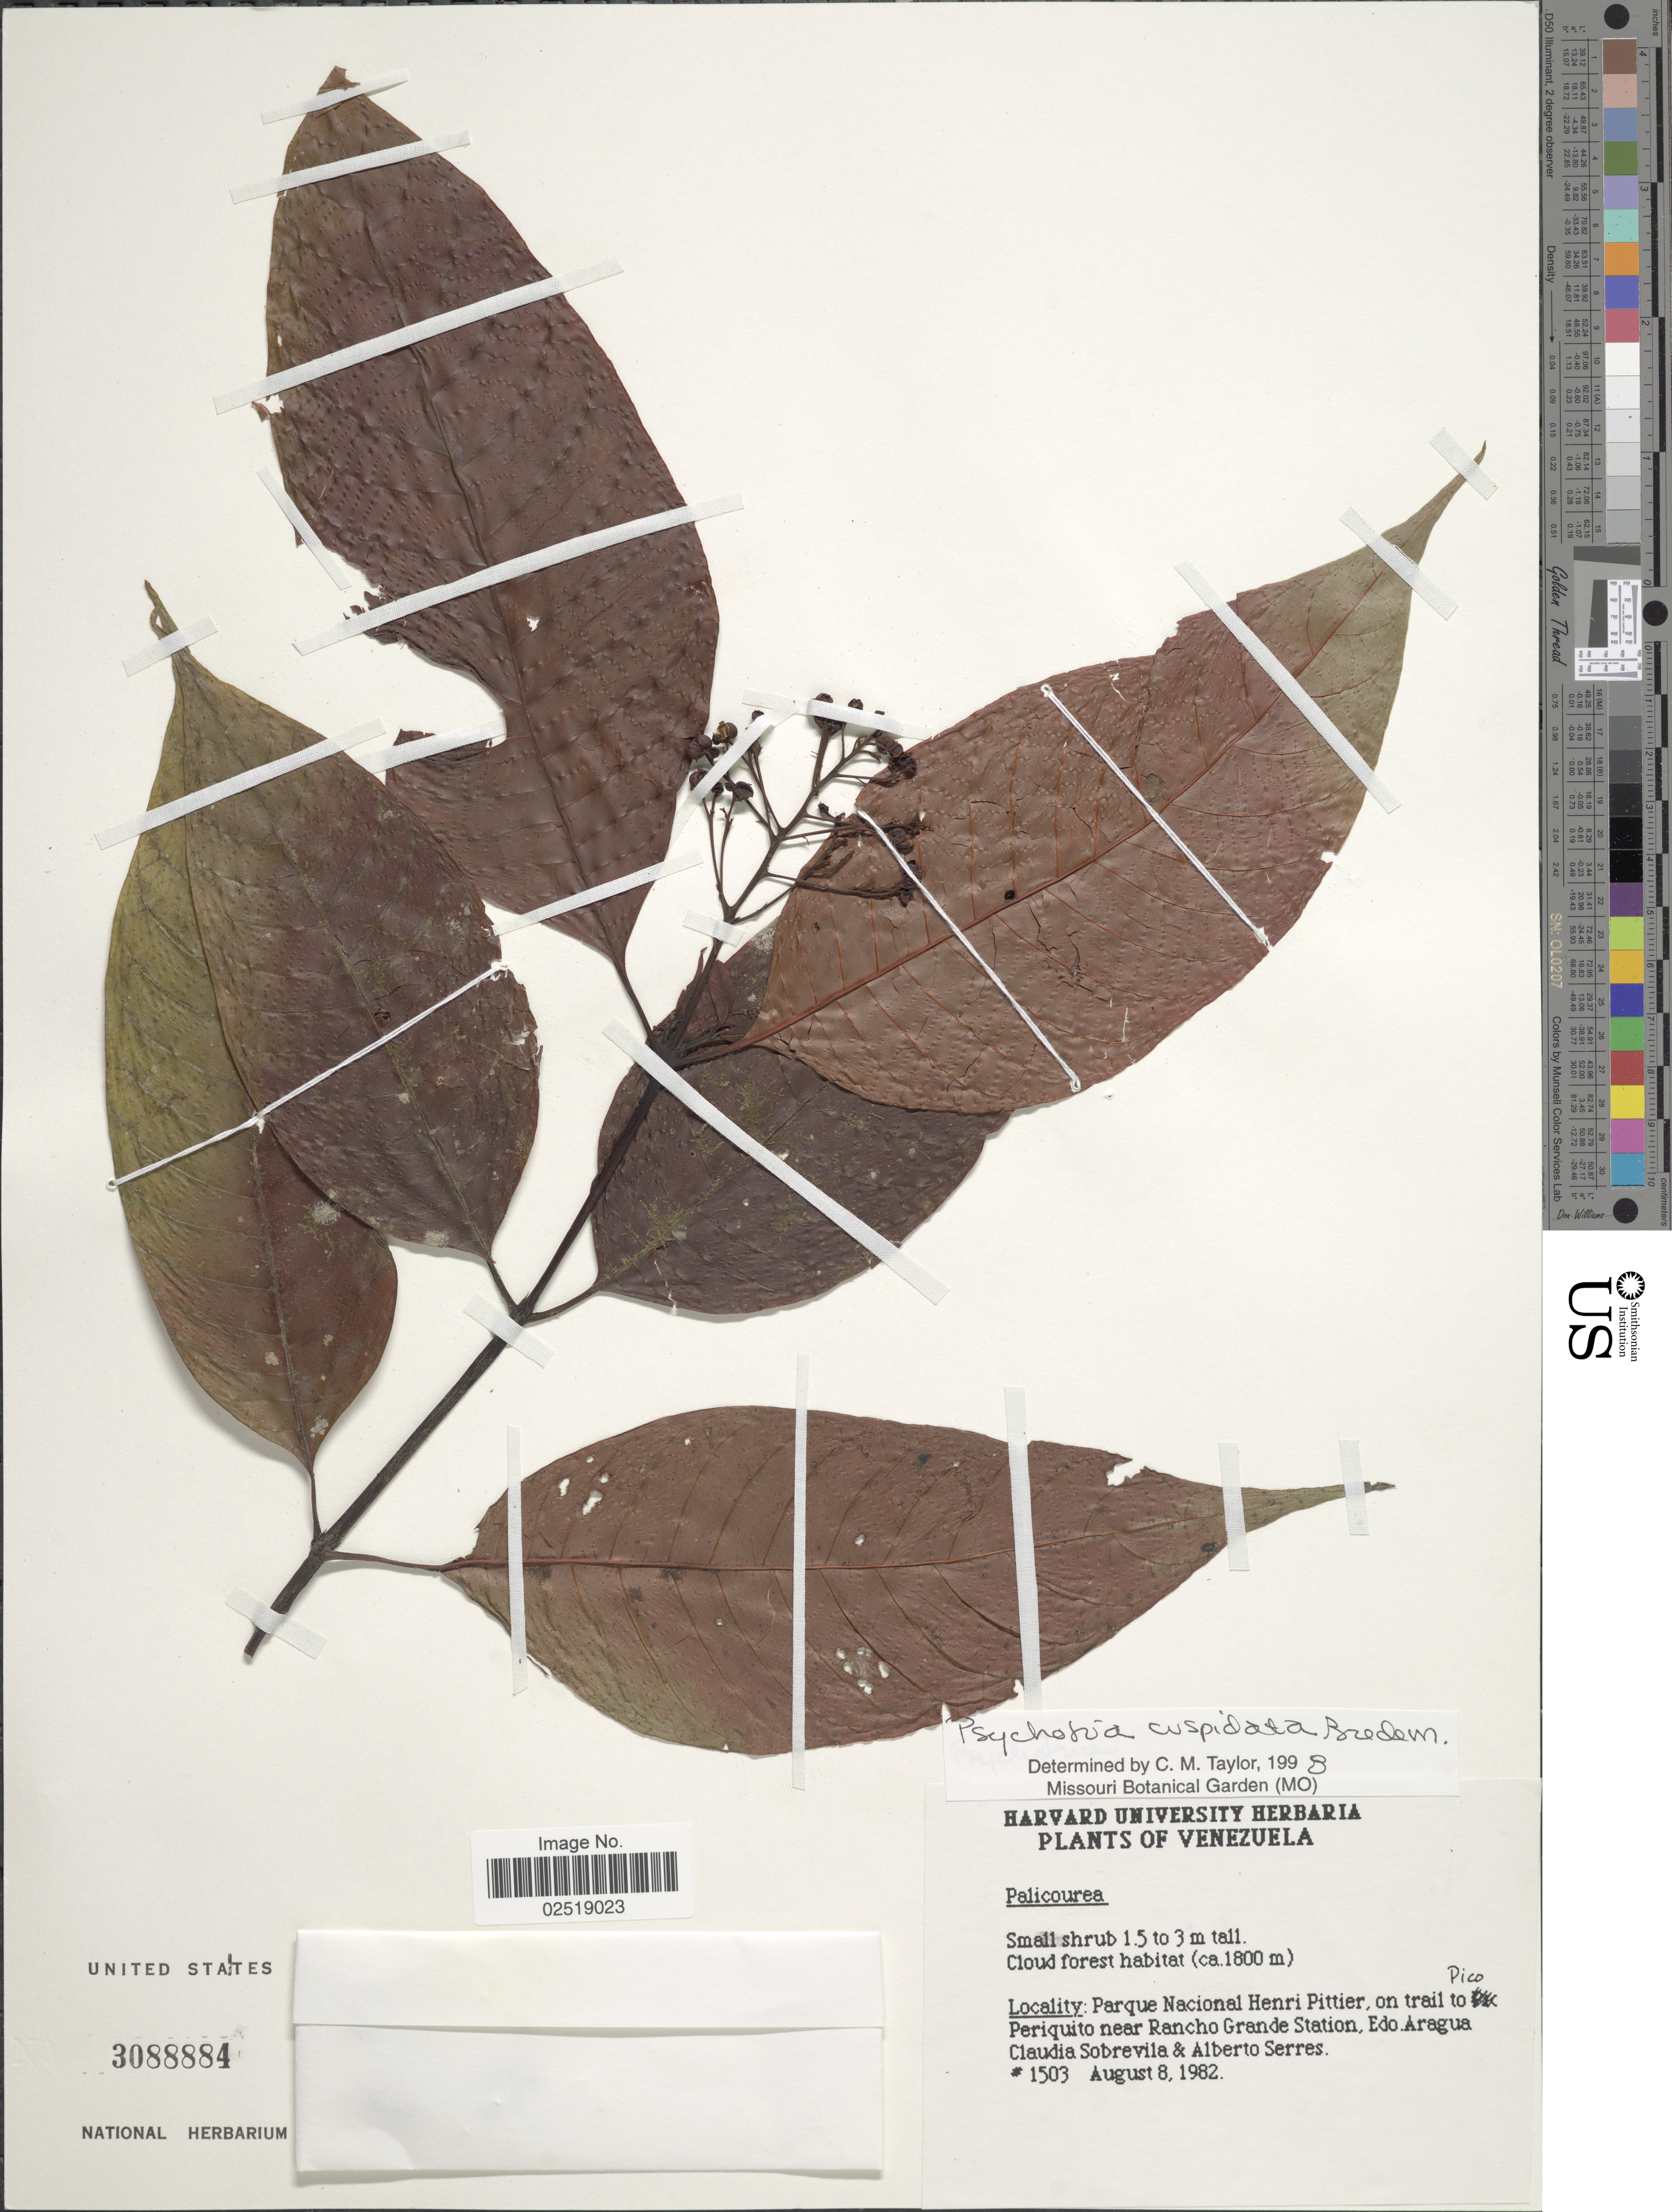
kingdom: Plantae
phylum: Tracheophyta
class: Magnoliopsida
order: Gentianales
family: Rubiaceae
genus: Psychotria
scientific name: Psychotria cuspidata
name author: Bredem. ex Schult.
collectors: C. Sobrevila & A. Serres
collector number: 1503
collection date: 1982-08-08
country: Venezuela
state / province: Aragua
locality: Parque Nacional Henri Pittier, on trail to Pico Periquito near Rancho Grande Station. Edo. Aragua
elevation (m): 1800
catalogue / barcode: US 3088884